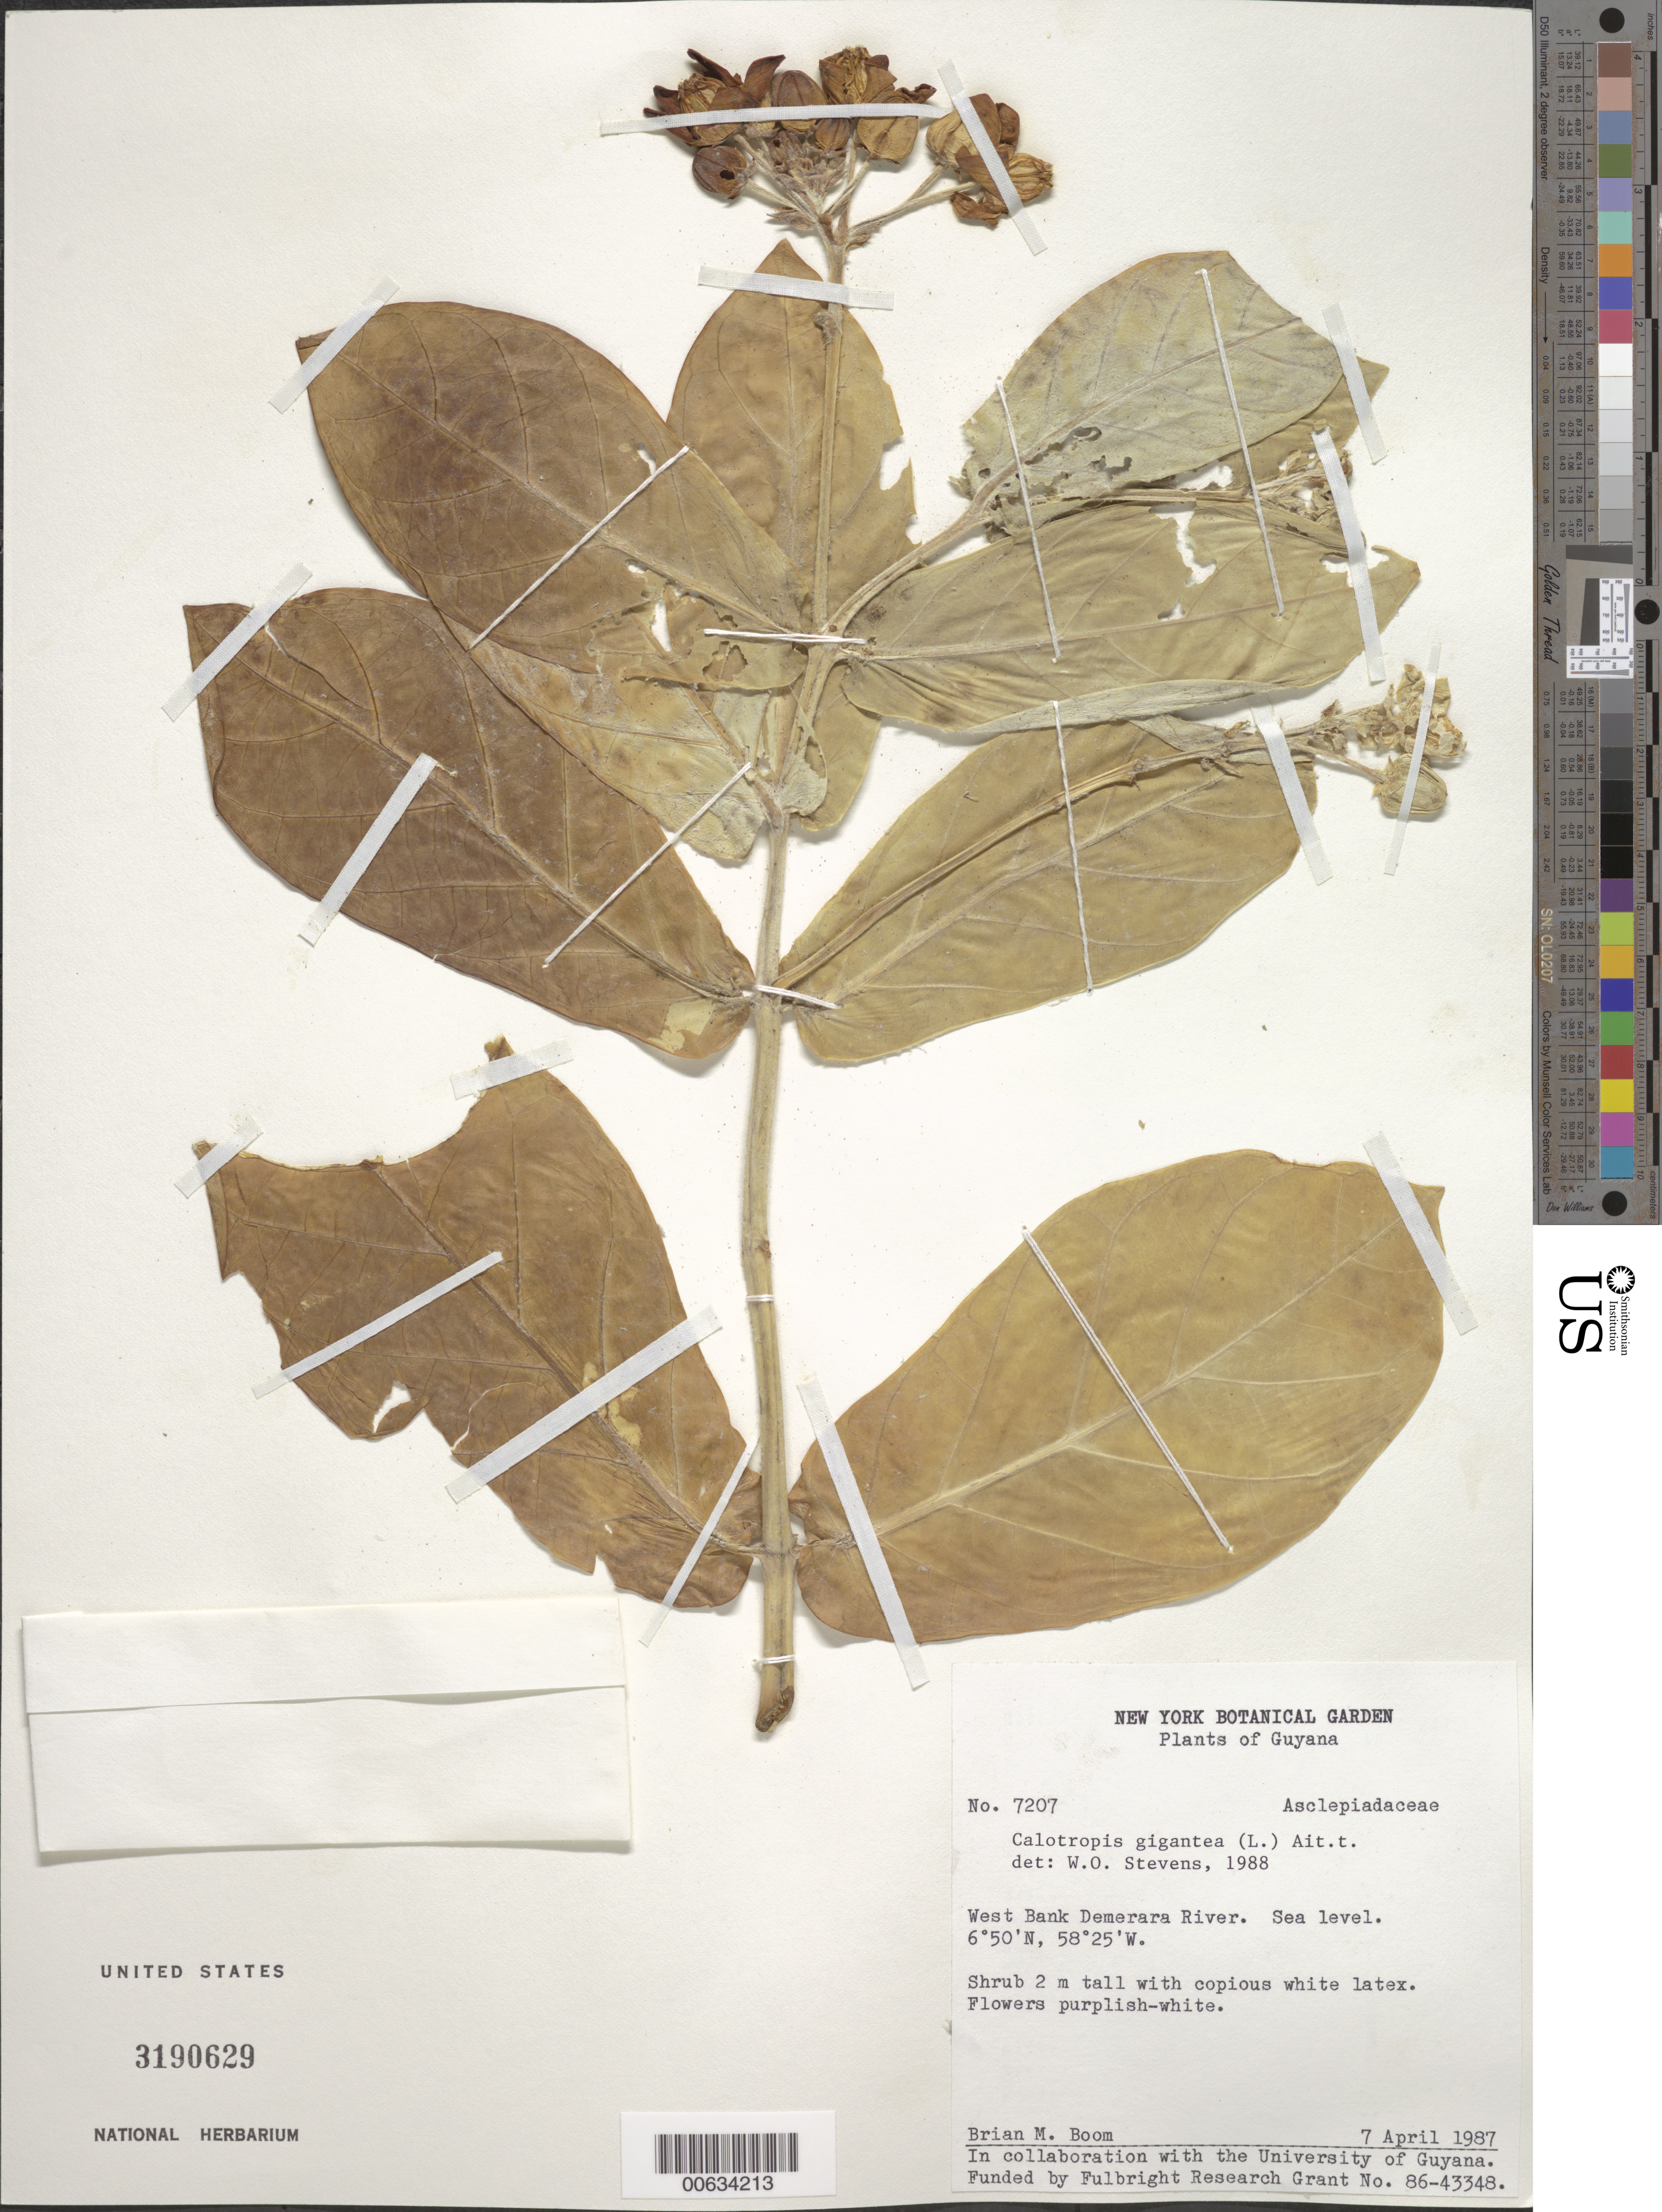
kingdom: Plantae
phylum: Tracheophyta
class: Magnoliopsida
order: Gentianales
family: Apocynaceae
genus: Calotropis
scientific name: Calotropis gigantea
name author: (L.) W.T. Aiton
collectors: B. M. Boom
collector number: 7207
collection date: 1987-04-07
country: Guyana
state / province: Demerara-Mahaica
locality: West Bank Demerara River.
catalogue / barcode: US 3190629